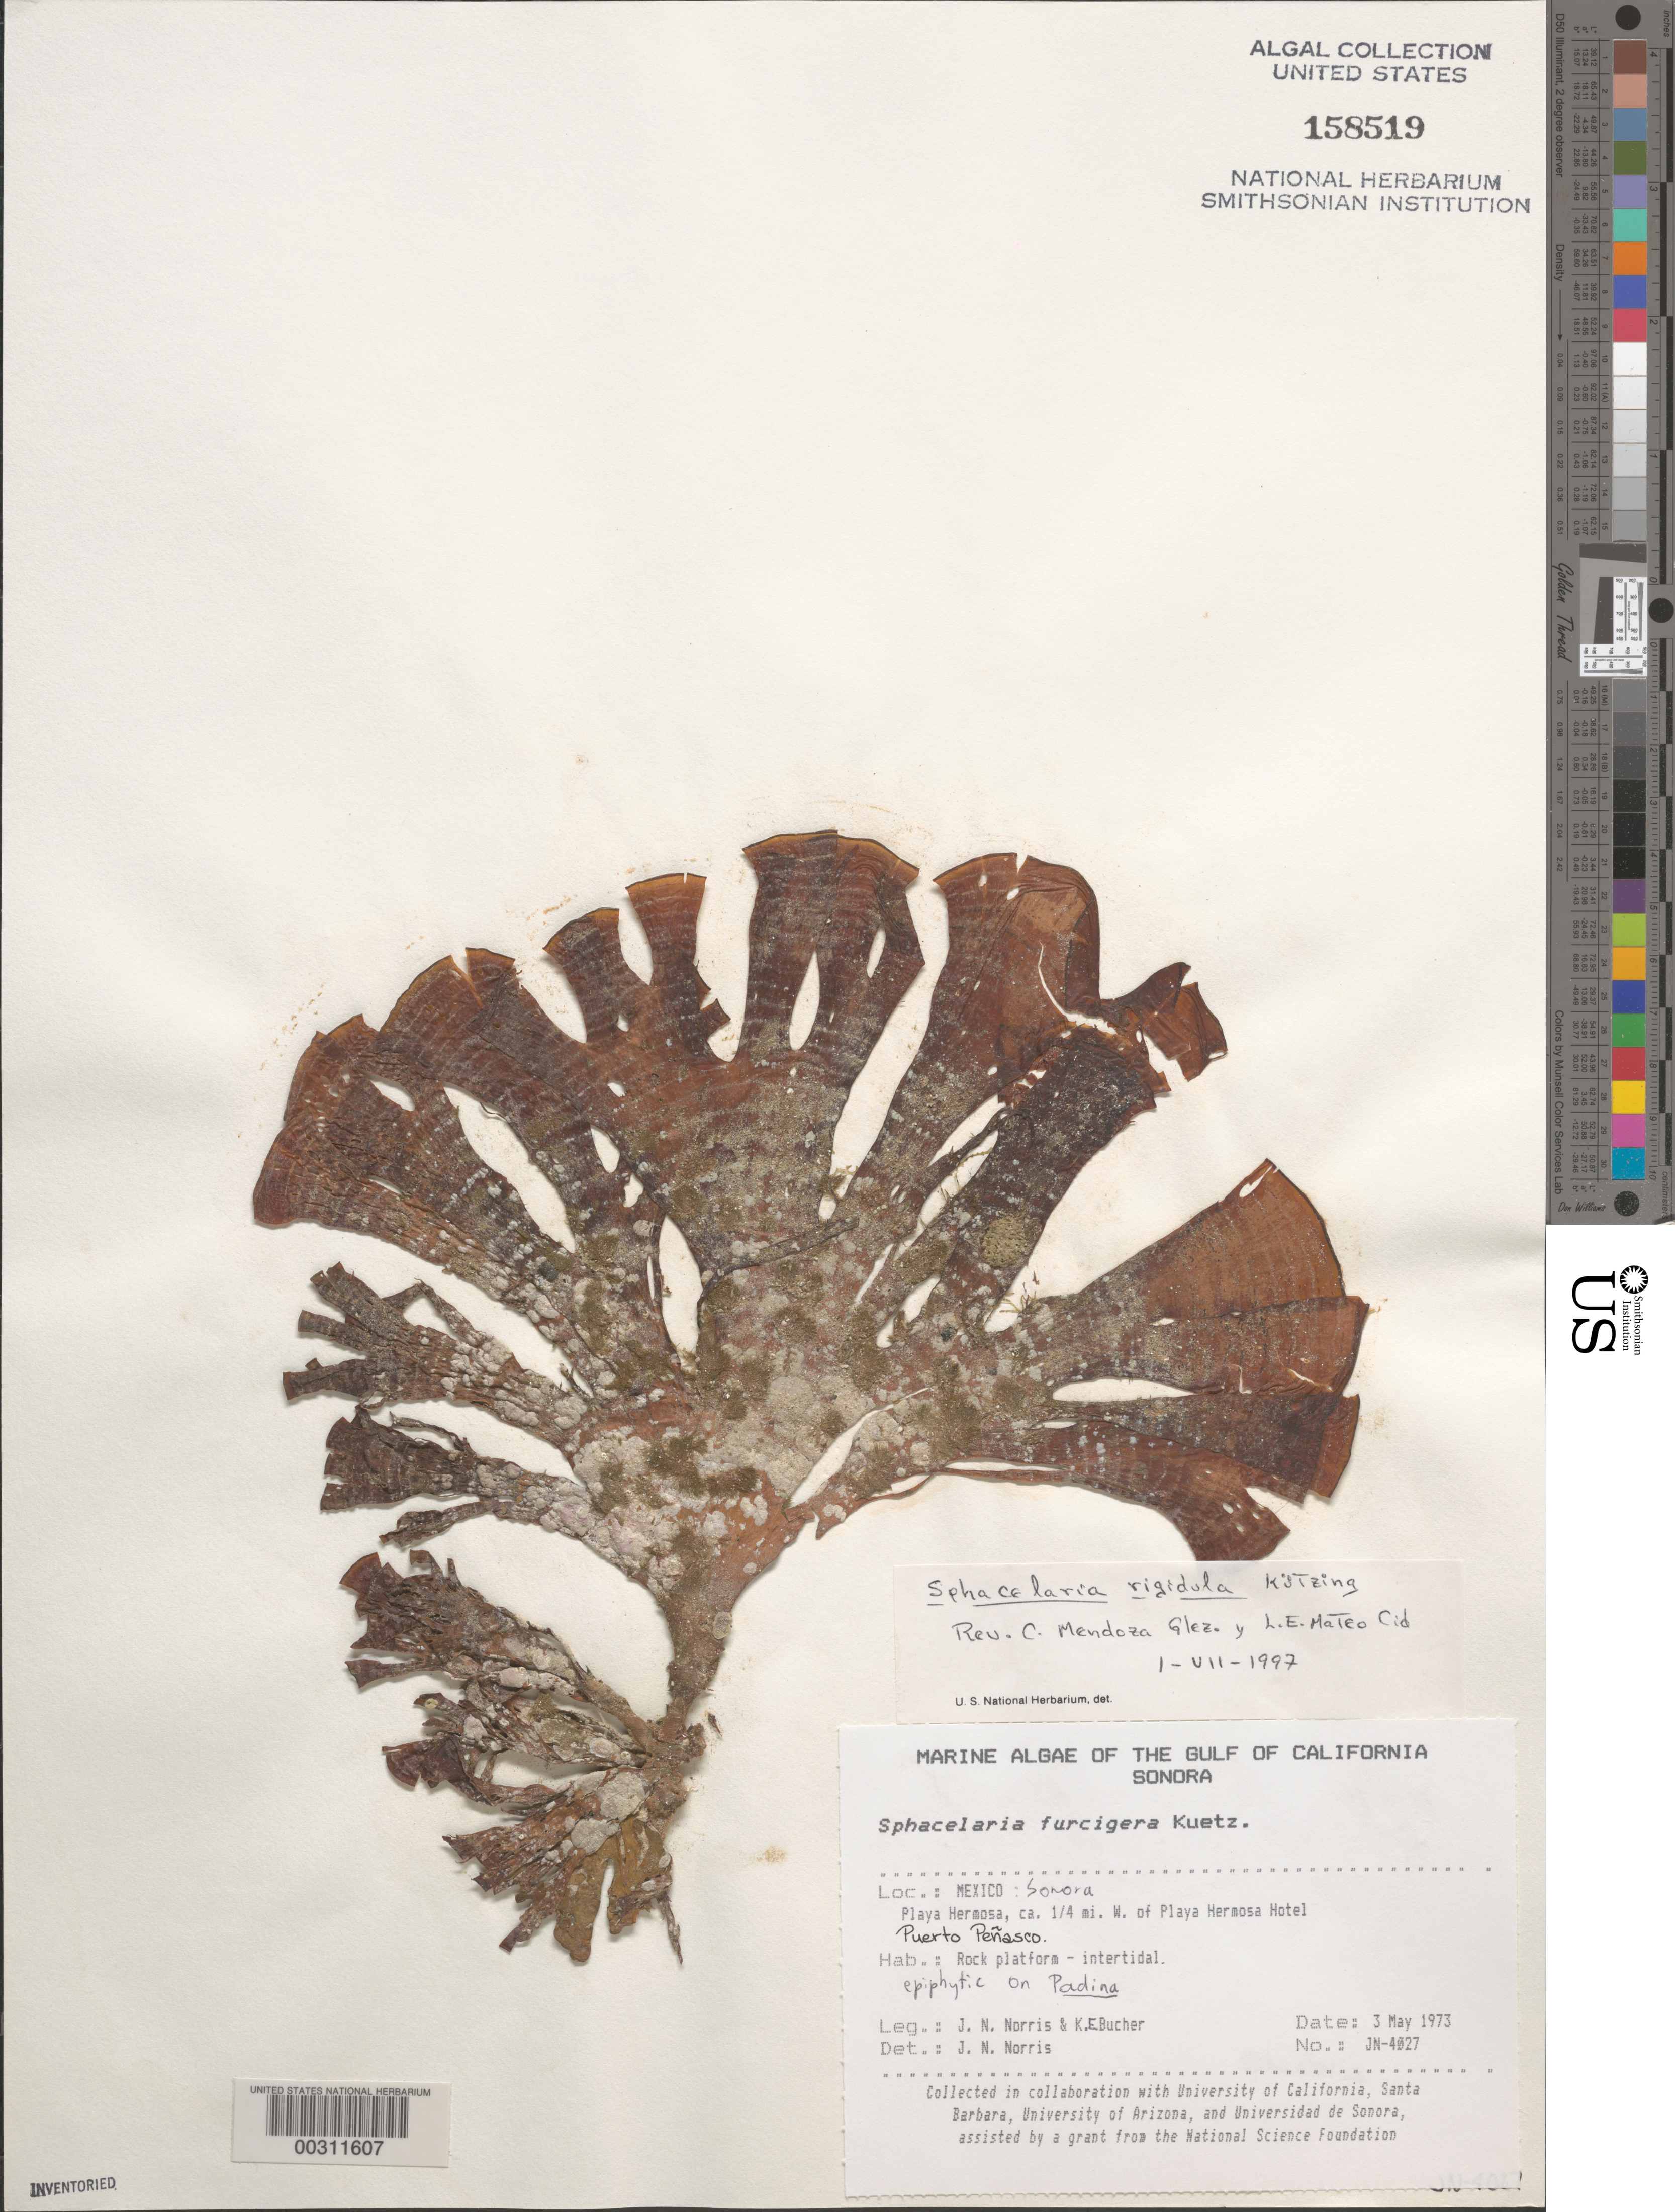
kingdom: Chromista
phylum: Ochrophyta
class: Phaeophyceae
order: Sphacelariales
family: Sphacelariaceae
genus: Sphacelaria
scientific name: Sphacelaria rigidula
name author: Kütz.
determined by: Mendoza G., C.; Mateo. Cid, L. E.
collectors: J. N. Norris & K. E. Bucher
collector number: JN-4027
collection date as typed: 03 May 1973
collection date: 1973-05-03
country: Mexico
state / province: Sonora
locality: Playa Hermosa, Puerto Penasco, ca. 0.25 mile west of Playa Hermosa Hotel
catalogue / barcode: US 158519